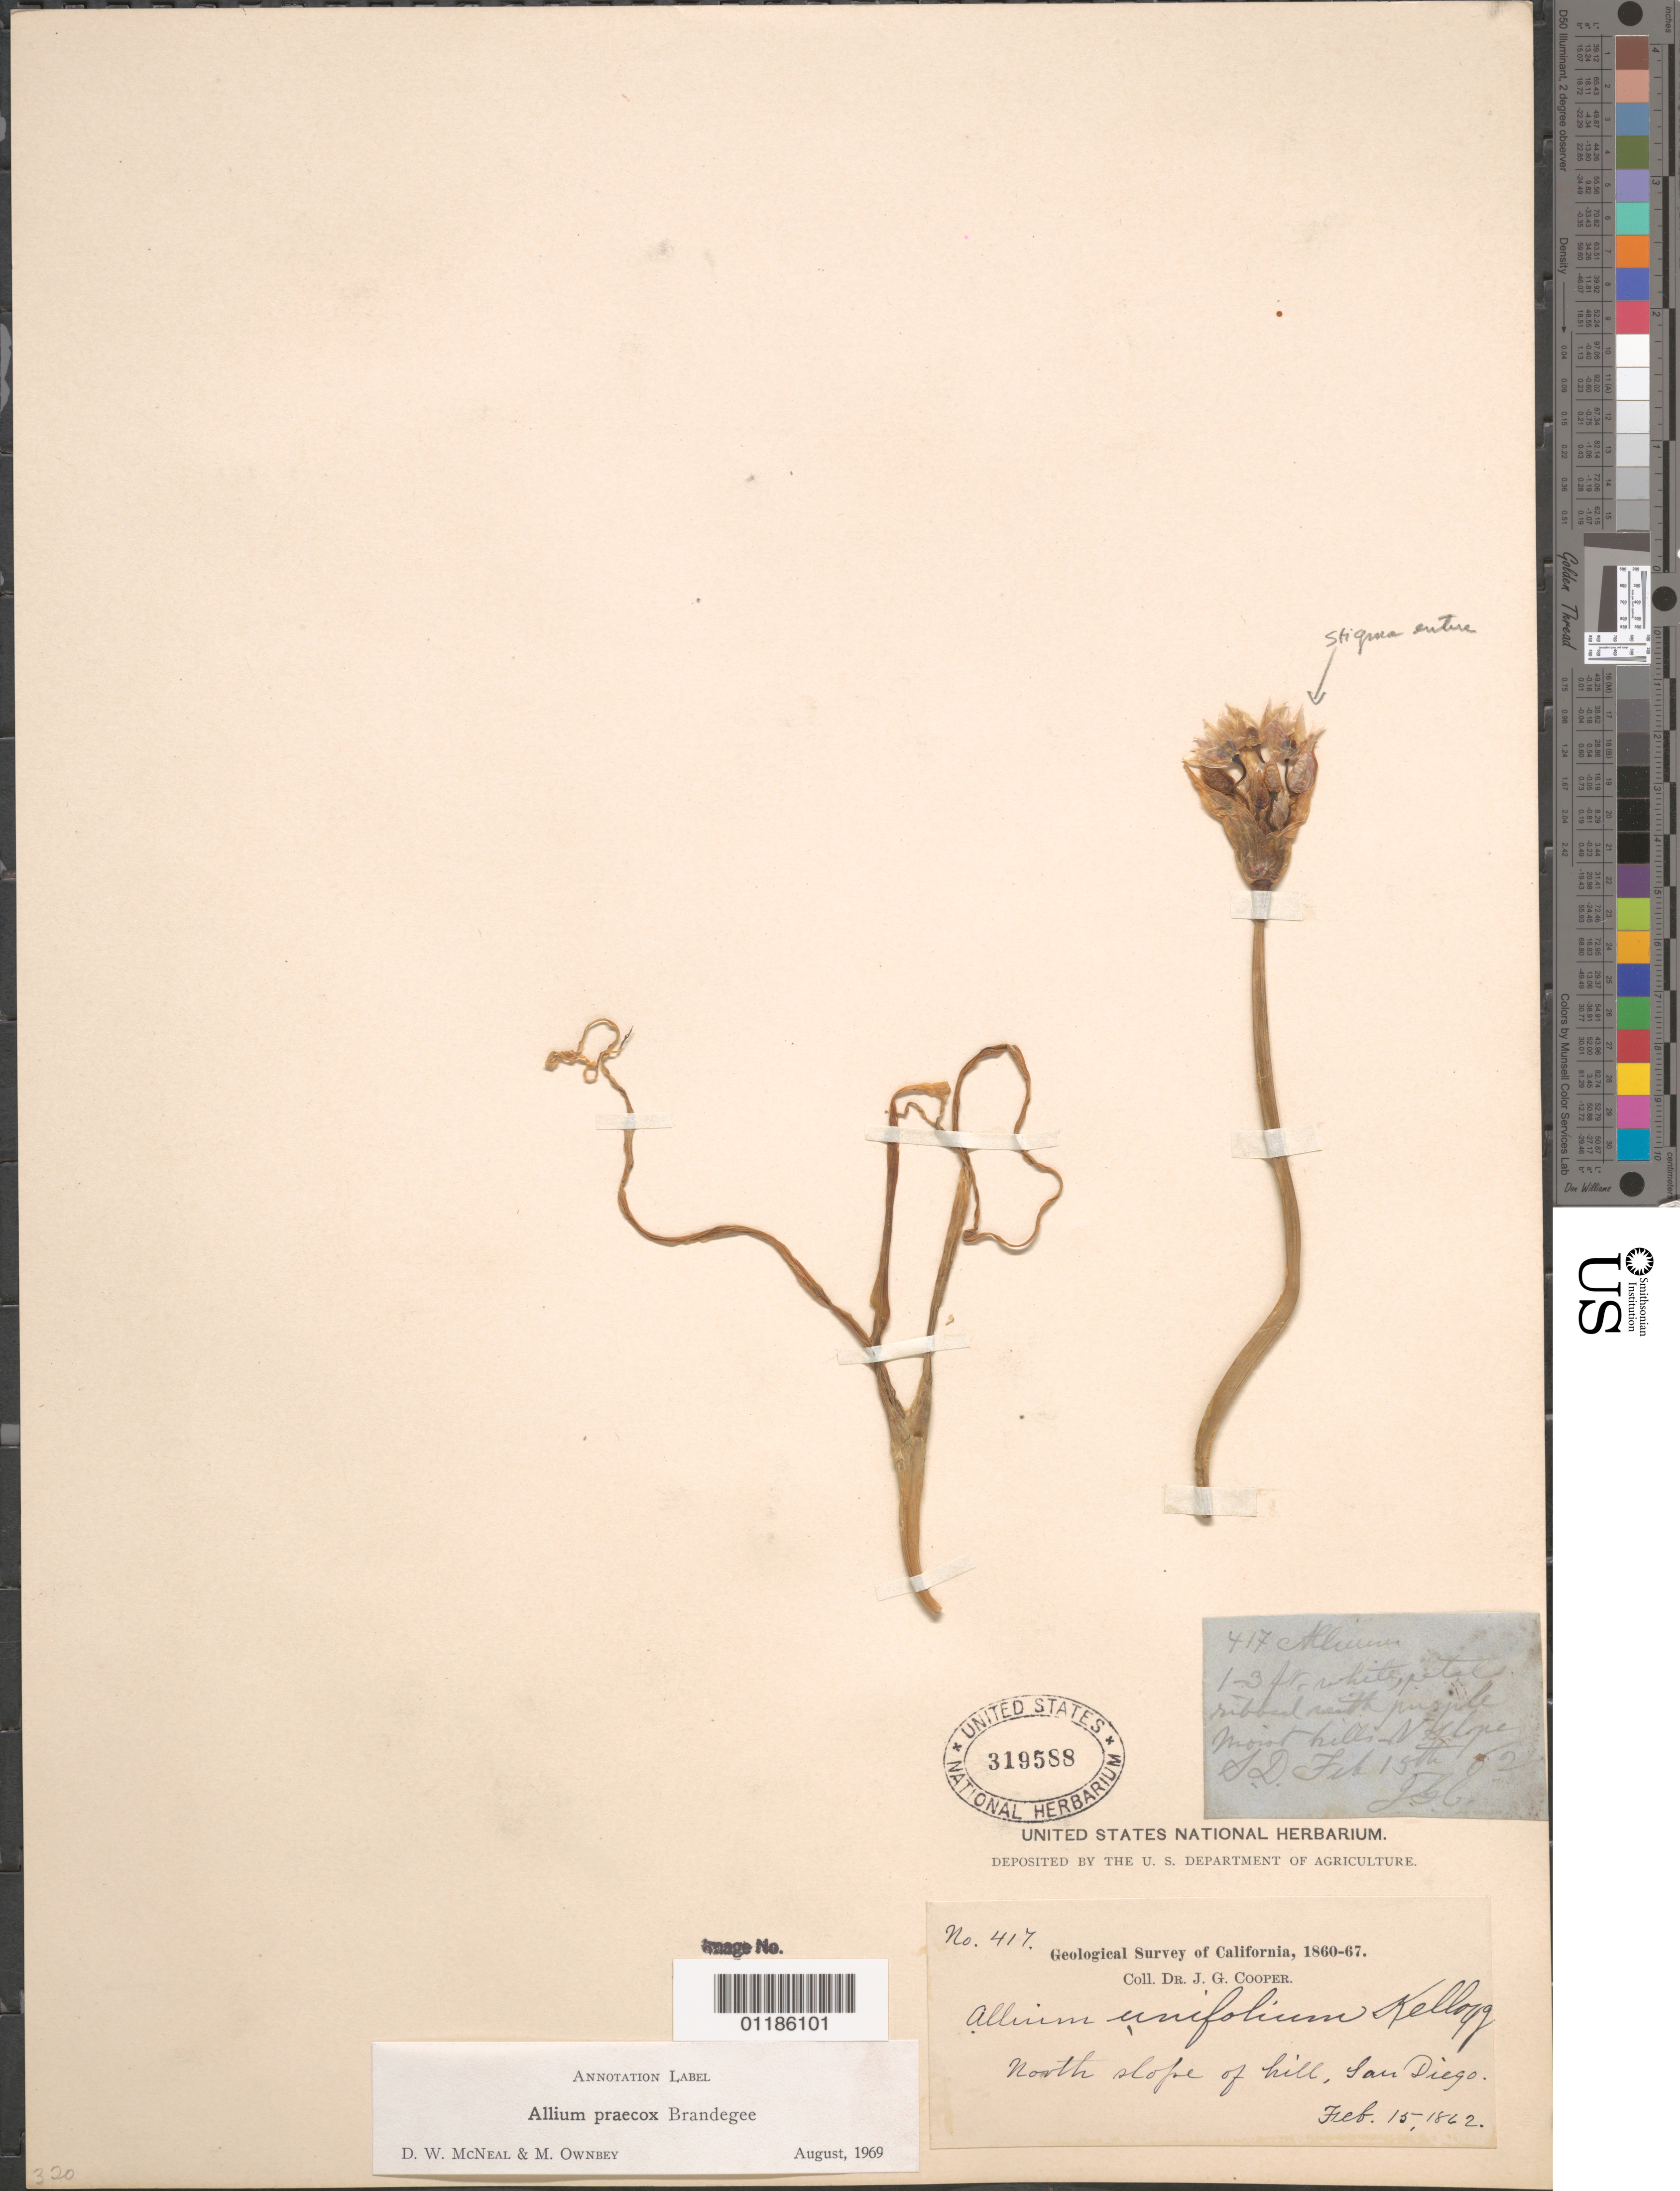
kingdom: Plantae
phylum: Tracheophyta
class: Liliopsida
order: Asparagales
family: Amaryllidaceae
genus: Allium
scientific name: Allium praecox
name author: Brandegee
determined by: McNeal, D. W.; Ownbey, F. M.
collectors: J. G. Cooper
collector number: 417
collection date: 1862-02-15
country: United States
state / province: California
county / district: San Diego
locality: North slope of hill, San Diego.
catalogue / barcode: US 319588